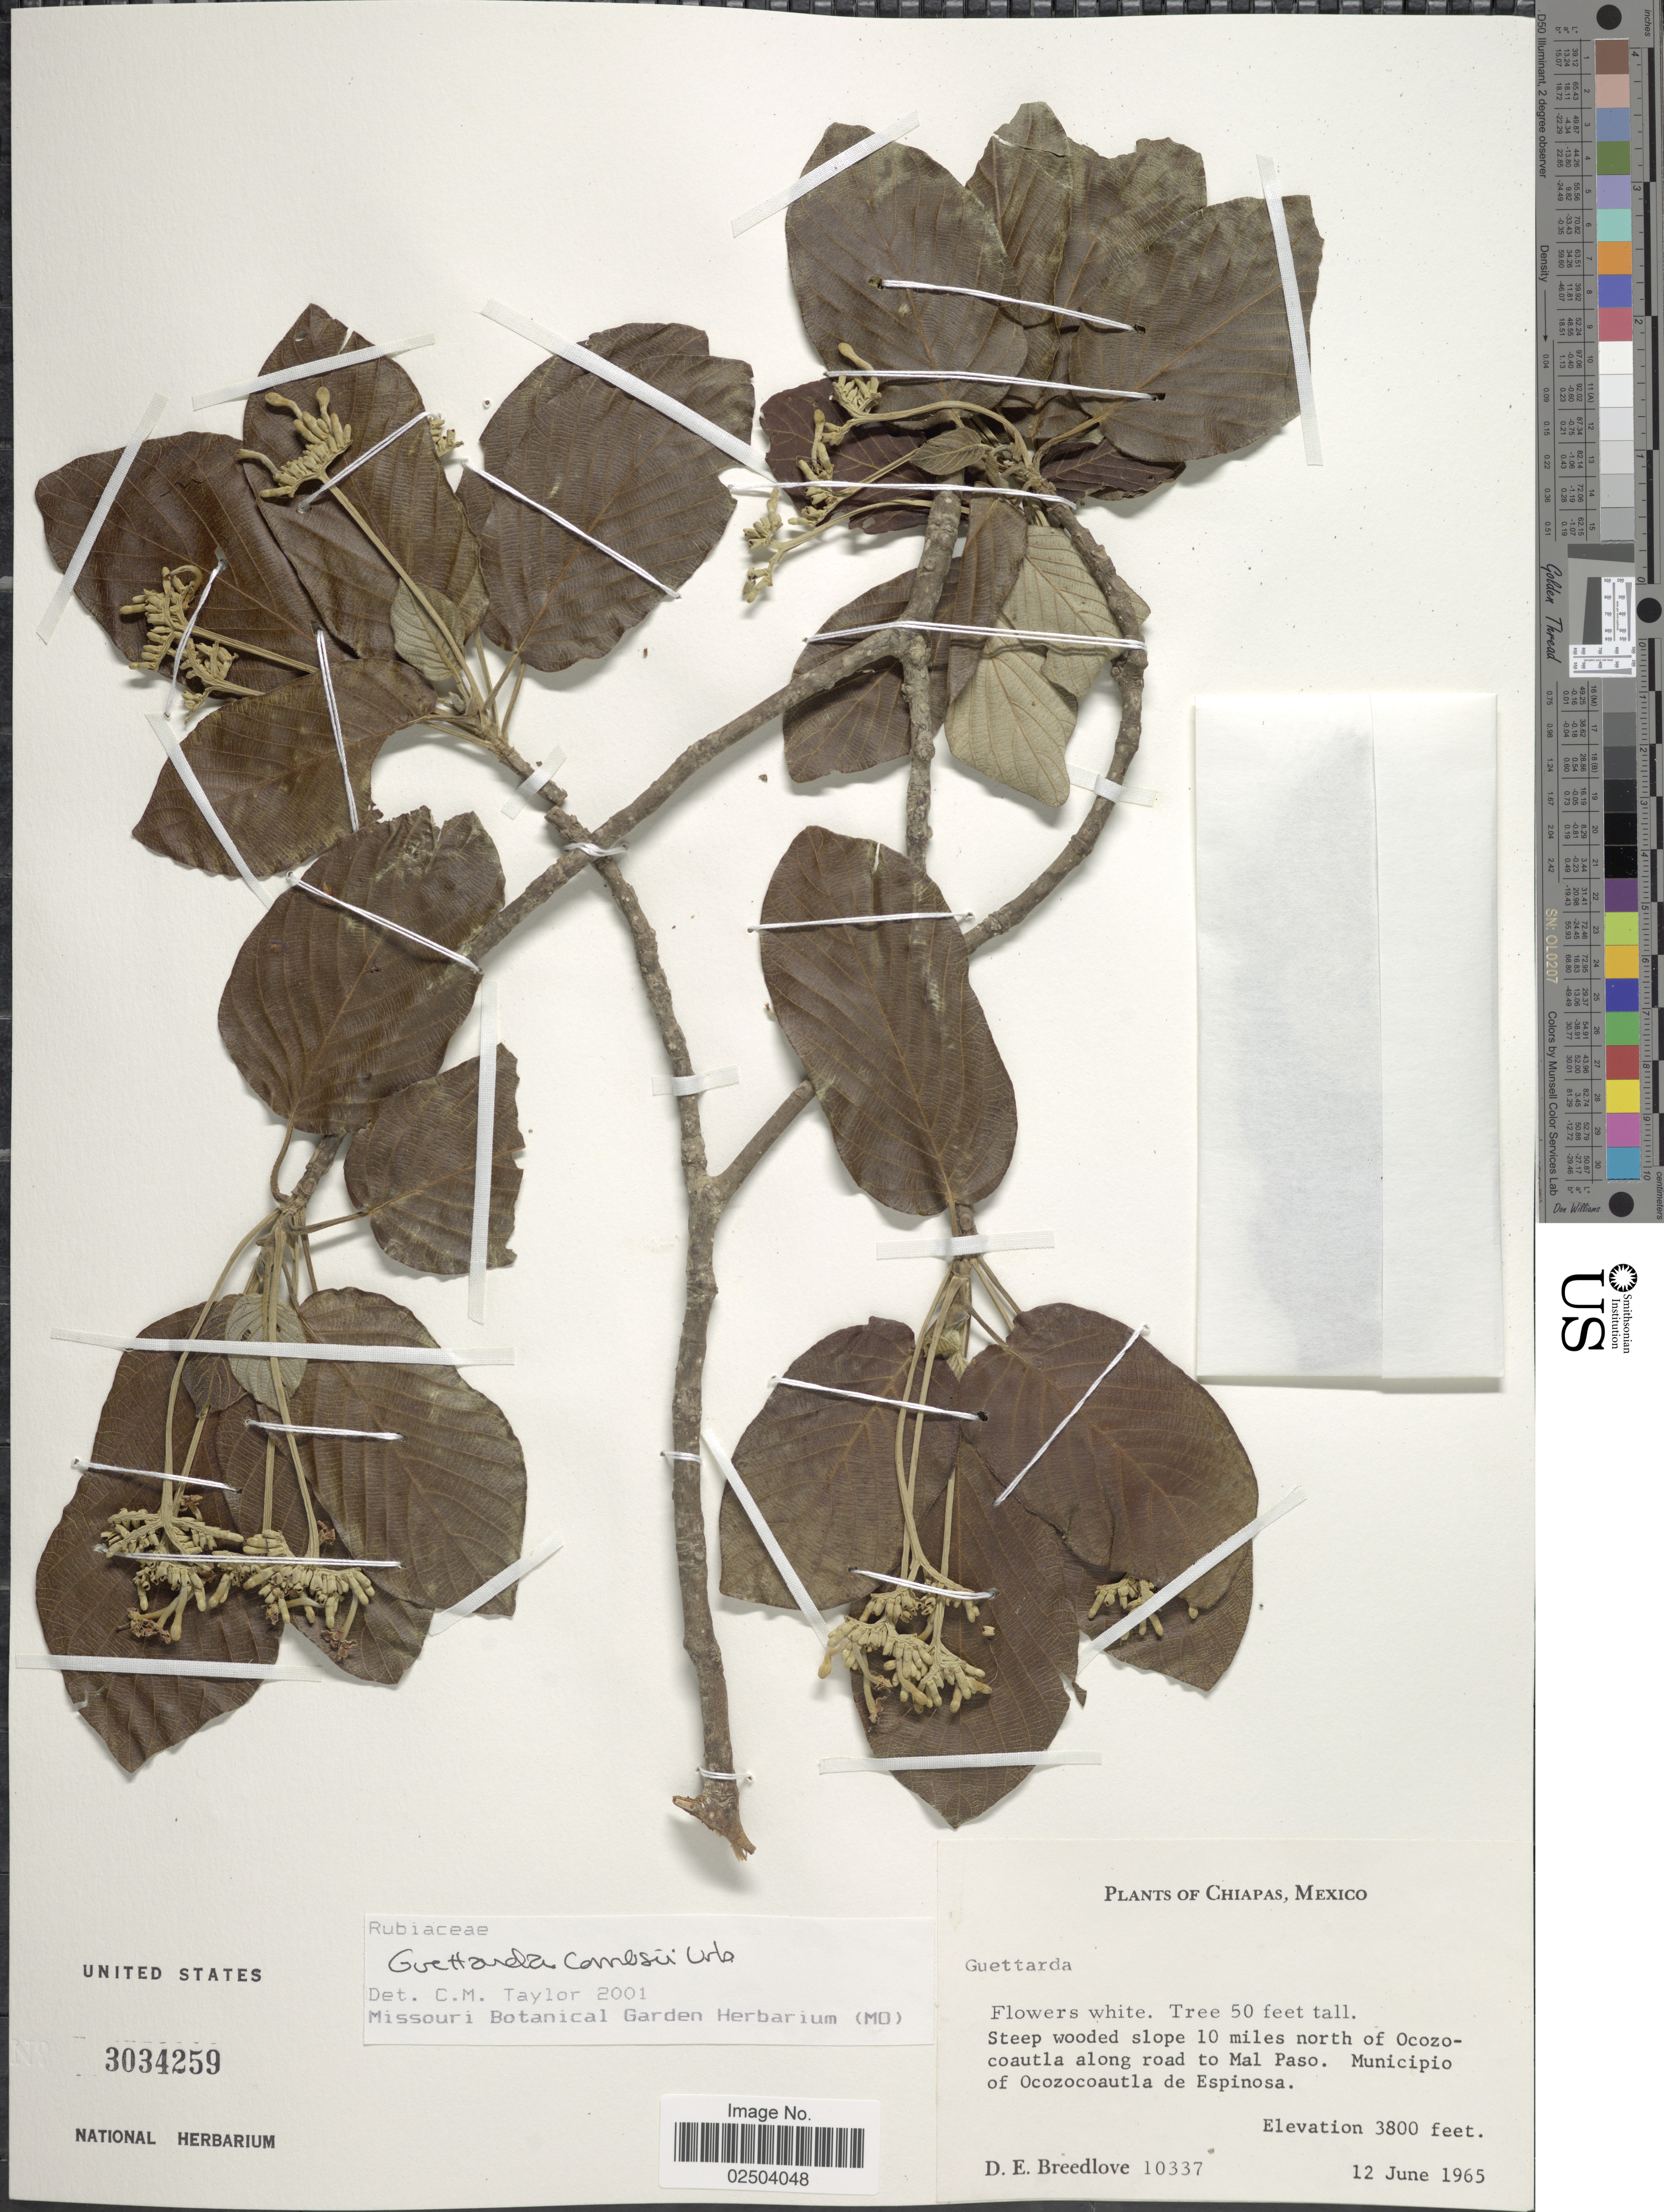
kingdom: Plantae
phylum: Tracheophyta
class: Magnoliopsida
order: Gentianales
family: Rubiaceae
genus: Guettarda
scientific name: Guettarda combsii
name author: Urb.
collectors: D. E. Breedlove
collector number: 10337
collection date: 1965-06-12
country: Mexico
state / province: Chiapas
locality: Steep wooded slope 10 miles north of Ocozocoautla along road to Mal Paso. Municipio of Ocozocoautla de Espinosa.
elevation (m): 1158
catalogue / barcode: US 3034259